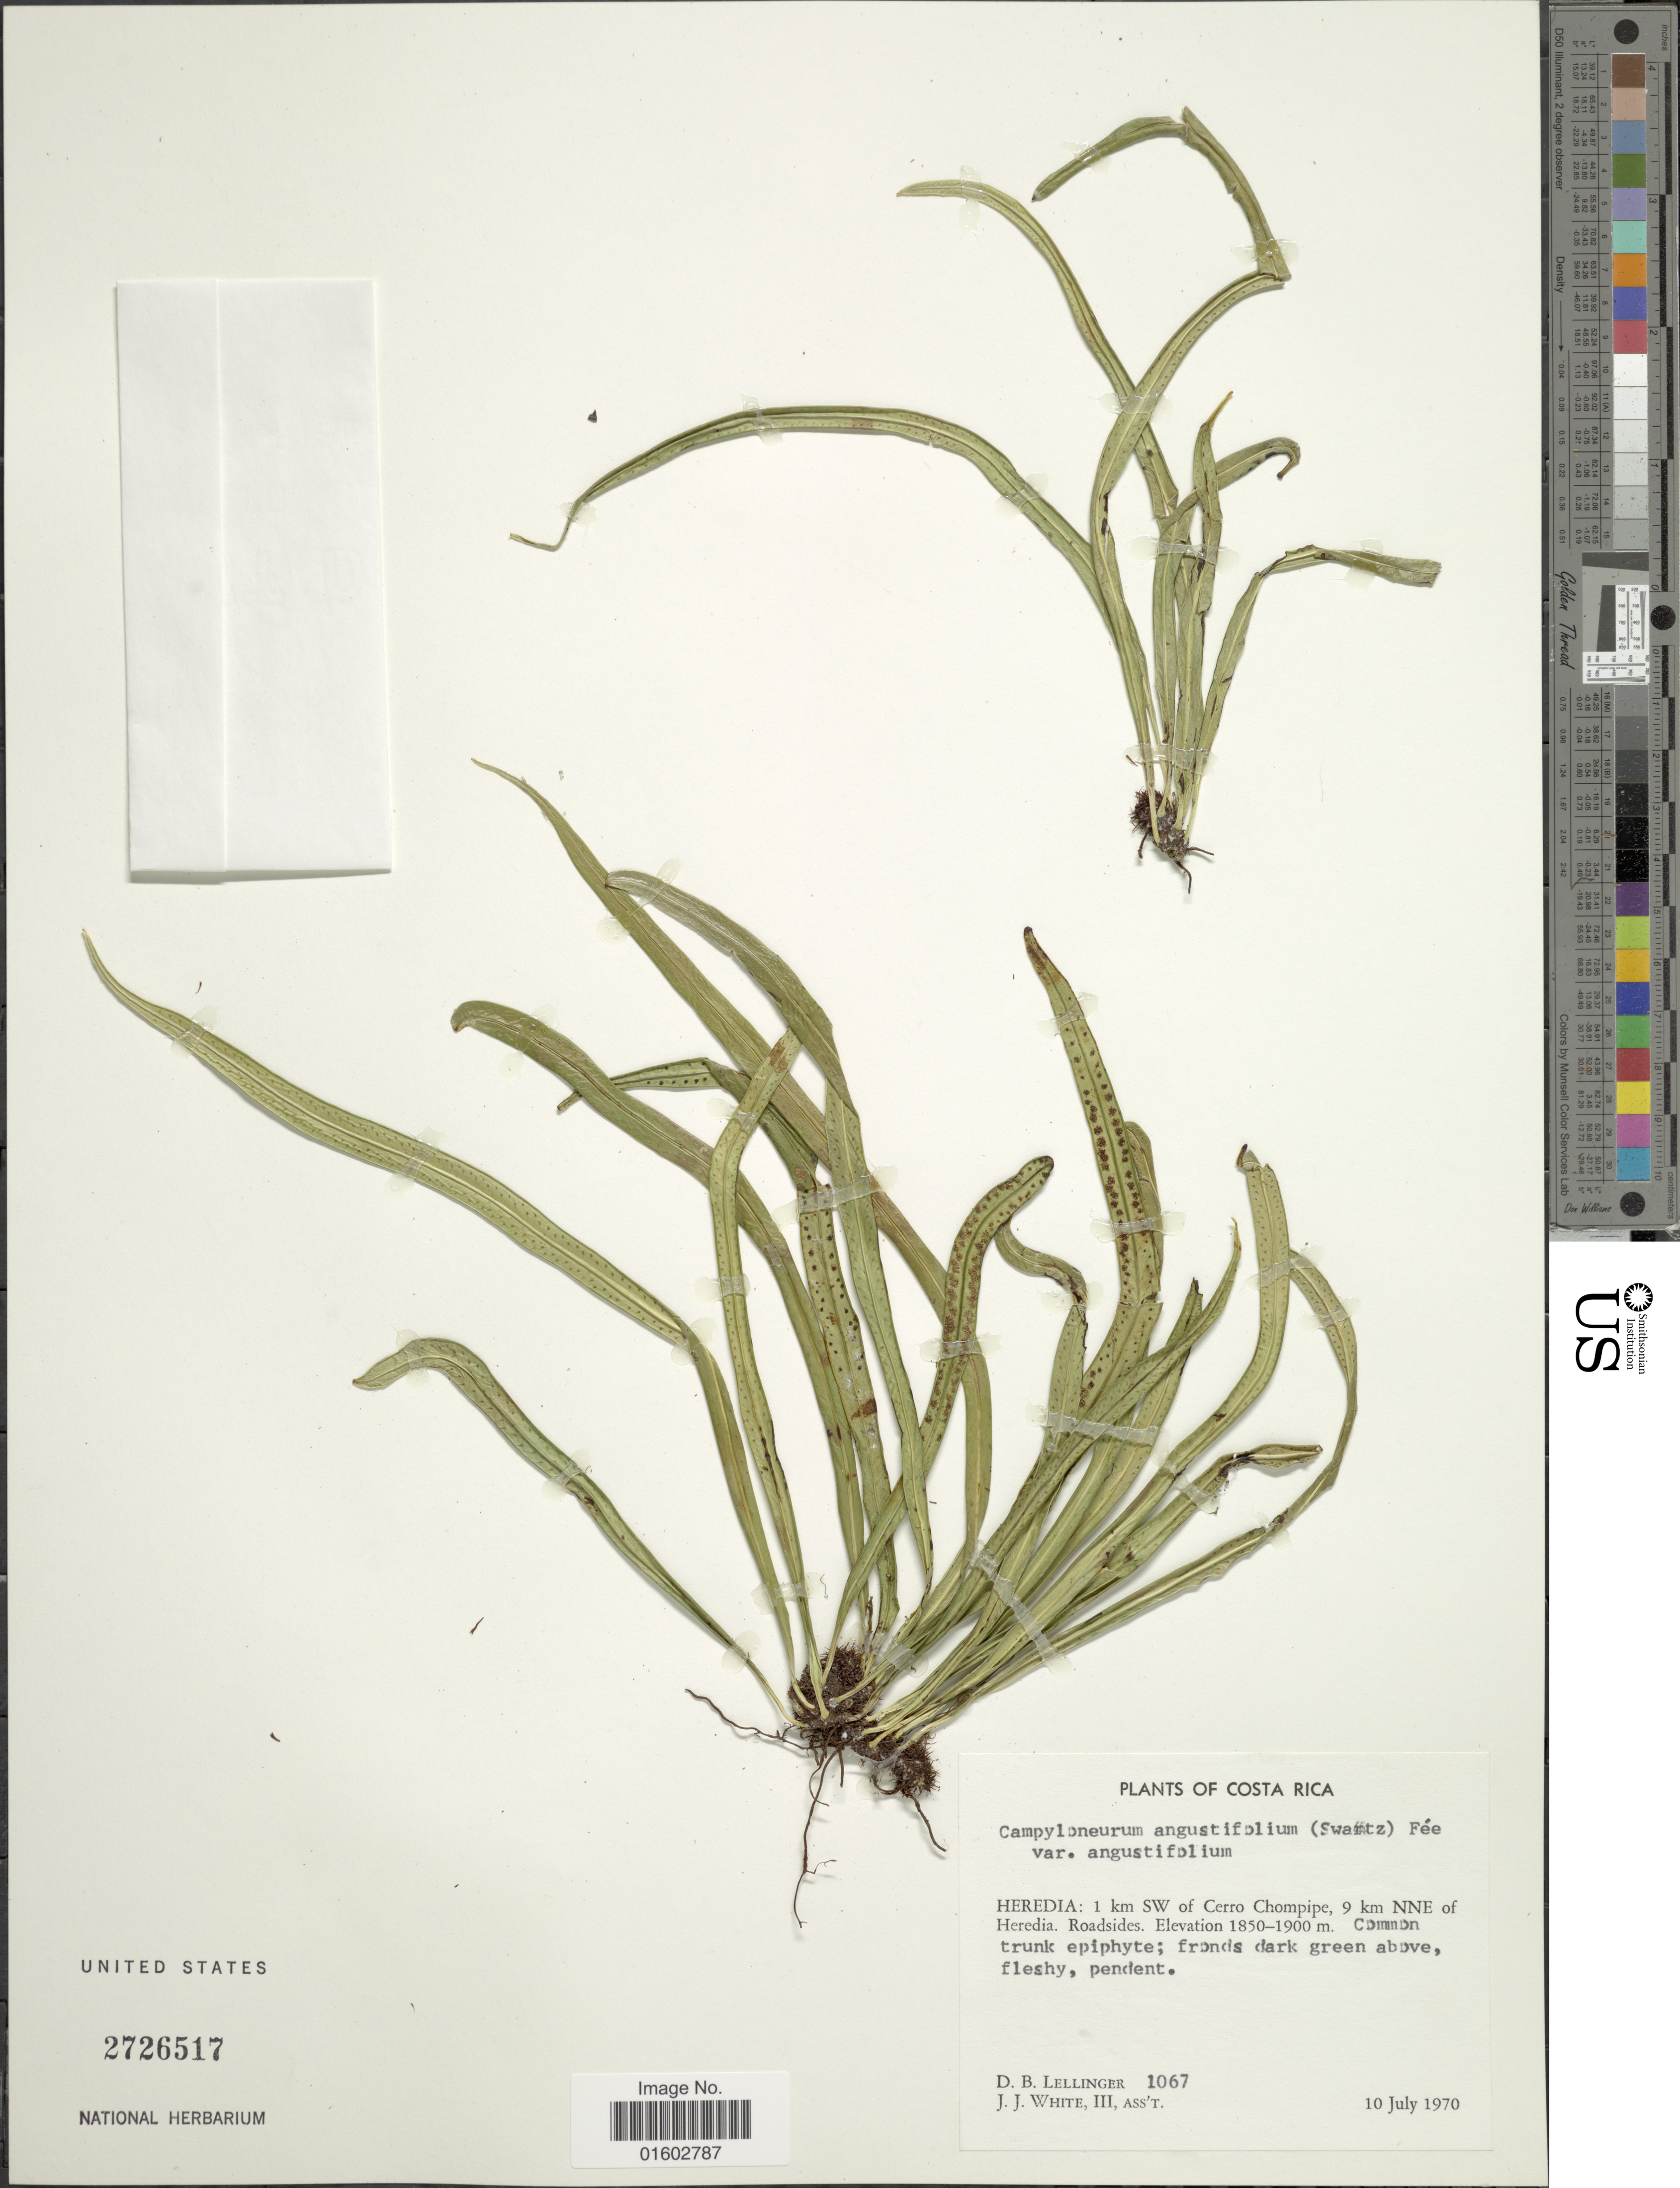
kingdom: Plantae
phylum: Tracheophyta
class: Polypodiopsida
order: Polypodiales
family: Polypodiaceae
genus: Campyloneurum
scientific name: Campyloneurum angustifolium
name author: (Sw.) Fée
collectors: D. B. Lellinger & J. J. White III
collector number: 1067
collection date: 1970-07-10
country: Costa Rica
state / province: Heredia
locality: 1 km SW of Cerro Chompipe, 9 km NNE of Heredia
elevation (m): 1850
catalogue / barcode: US 2726517